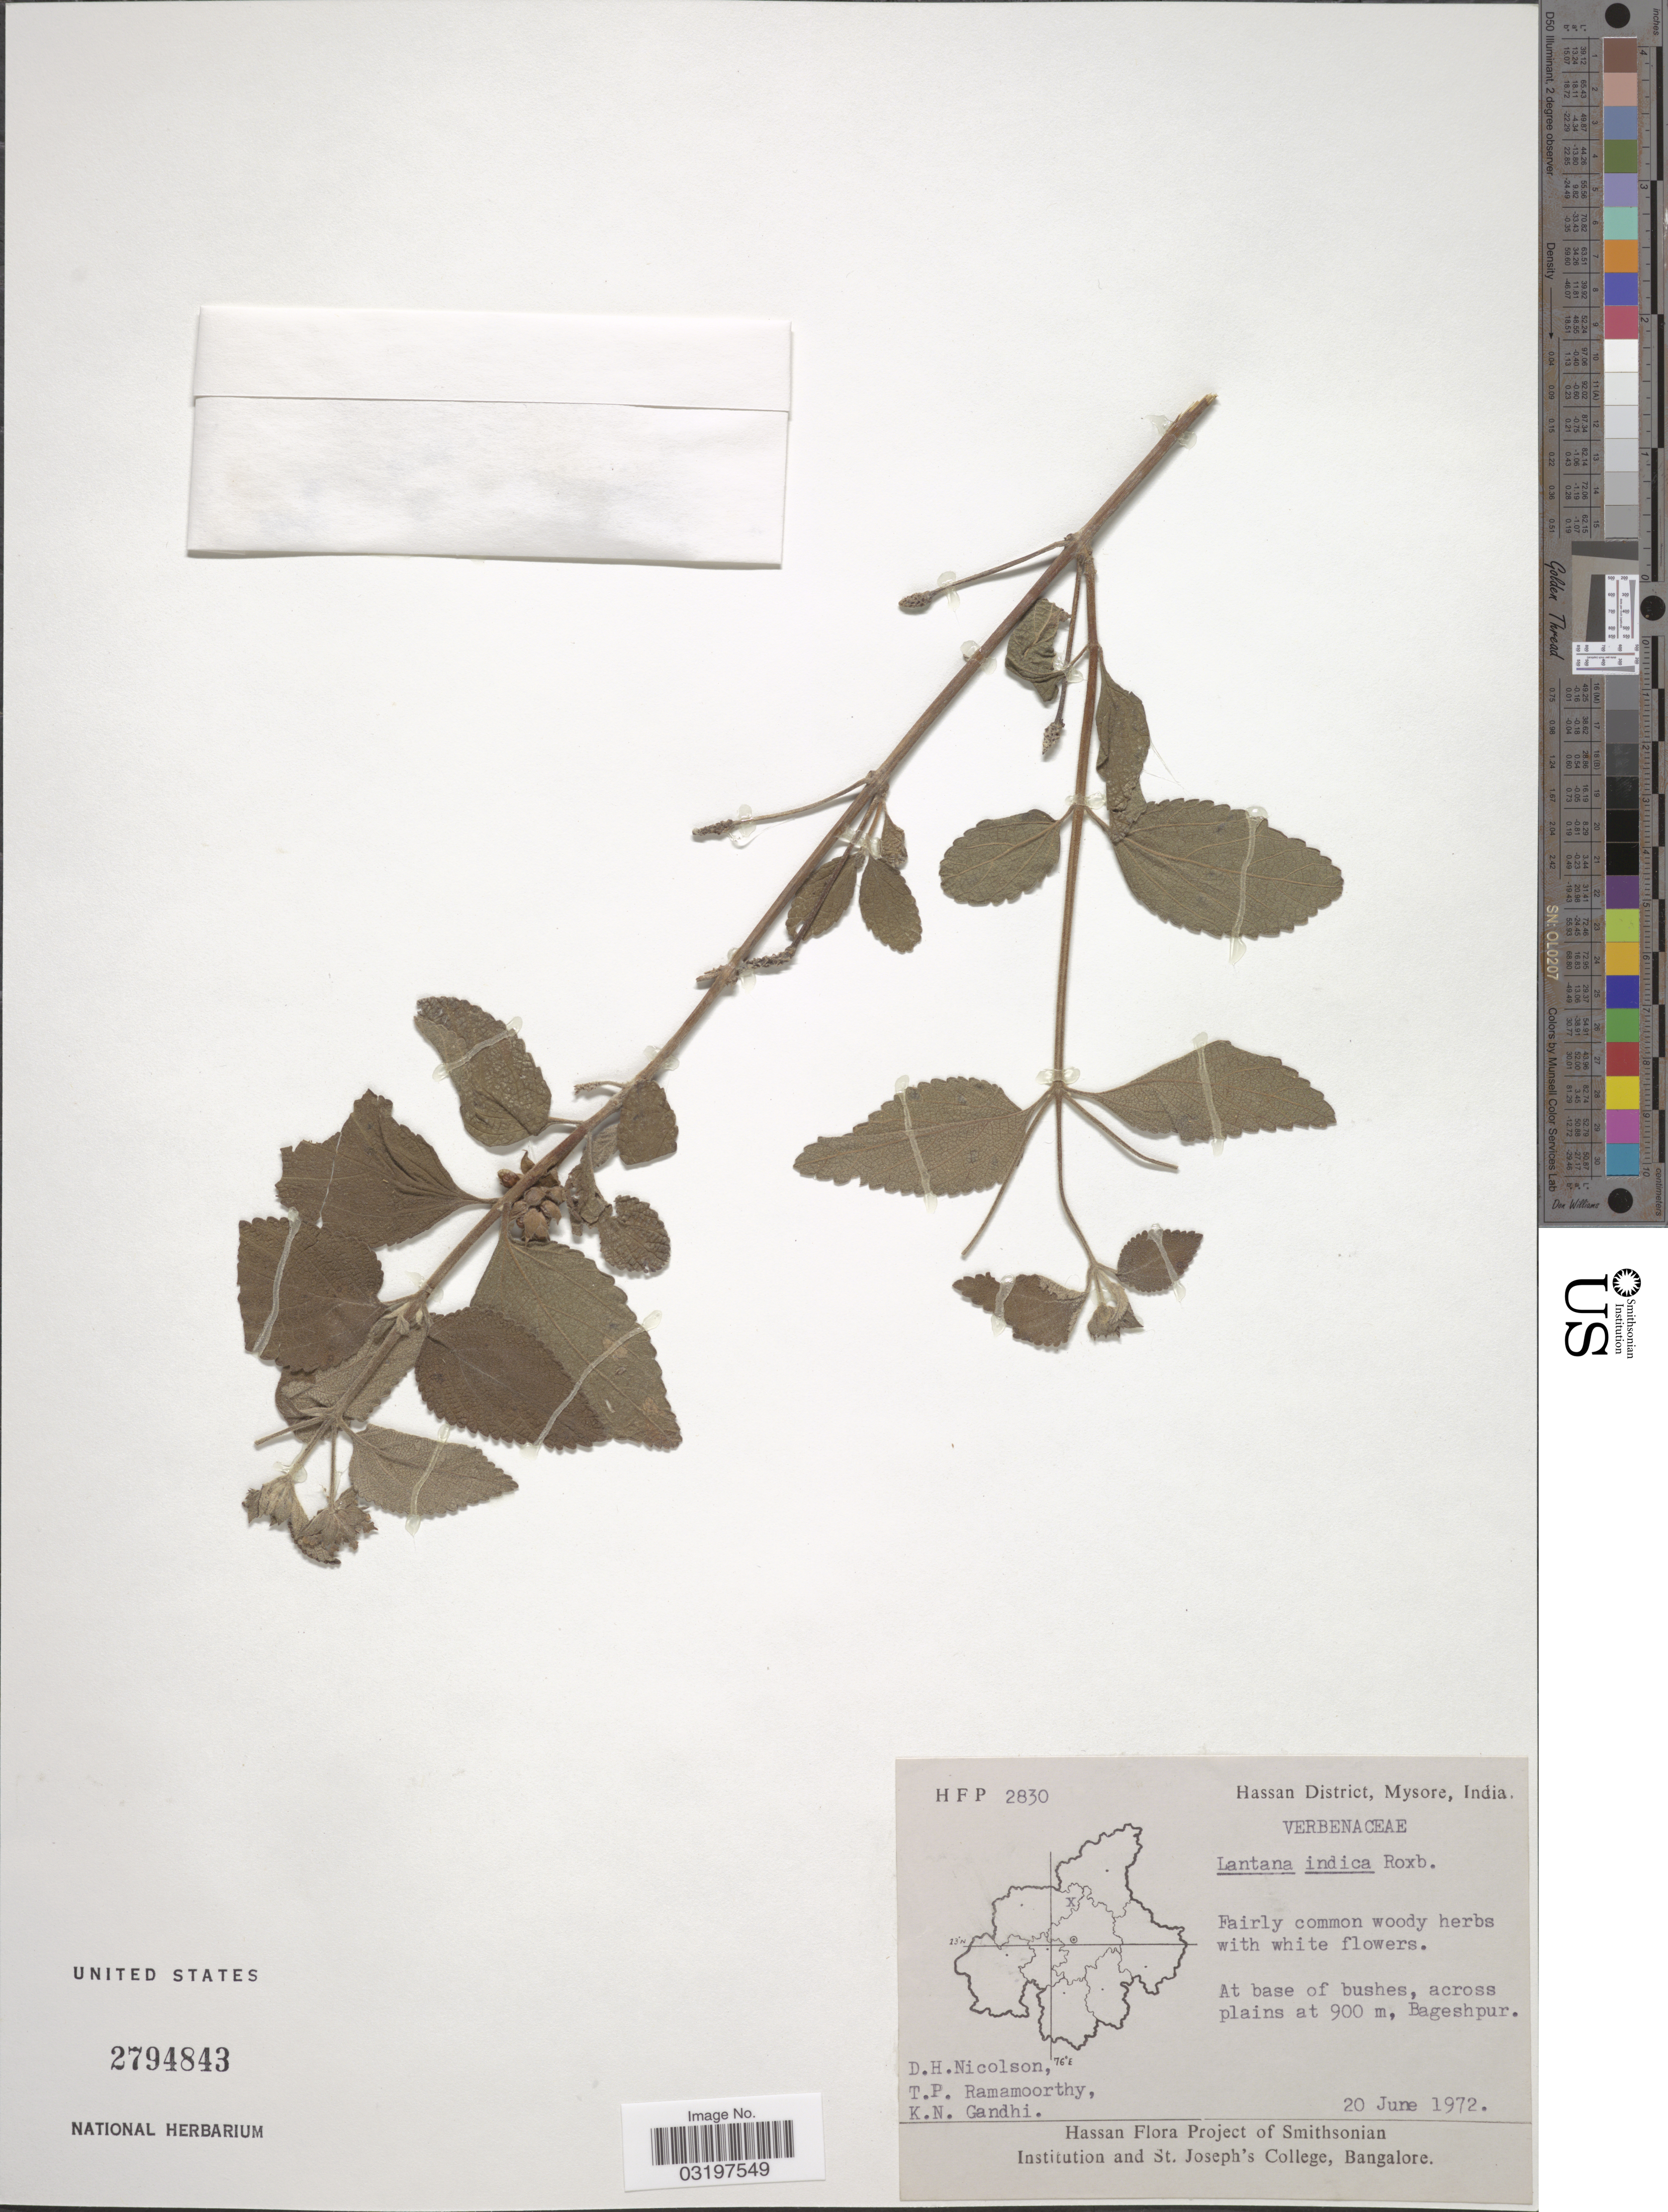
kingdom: Plantae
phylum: Tracheophyta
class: Magnoliopsida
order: Lamiales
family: Verbenaceae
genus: Lantana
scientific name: Lantana indica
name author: Roxb.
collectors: D. H. Nicolson, T. P. Ramamoorthy & K. N. Gandhi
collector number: HFP2830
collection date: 1972-06-20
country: India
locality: Hassan District, Mysore. Bageshpur.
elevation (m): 900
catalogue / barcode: US 2794843